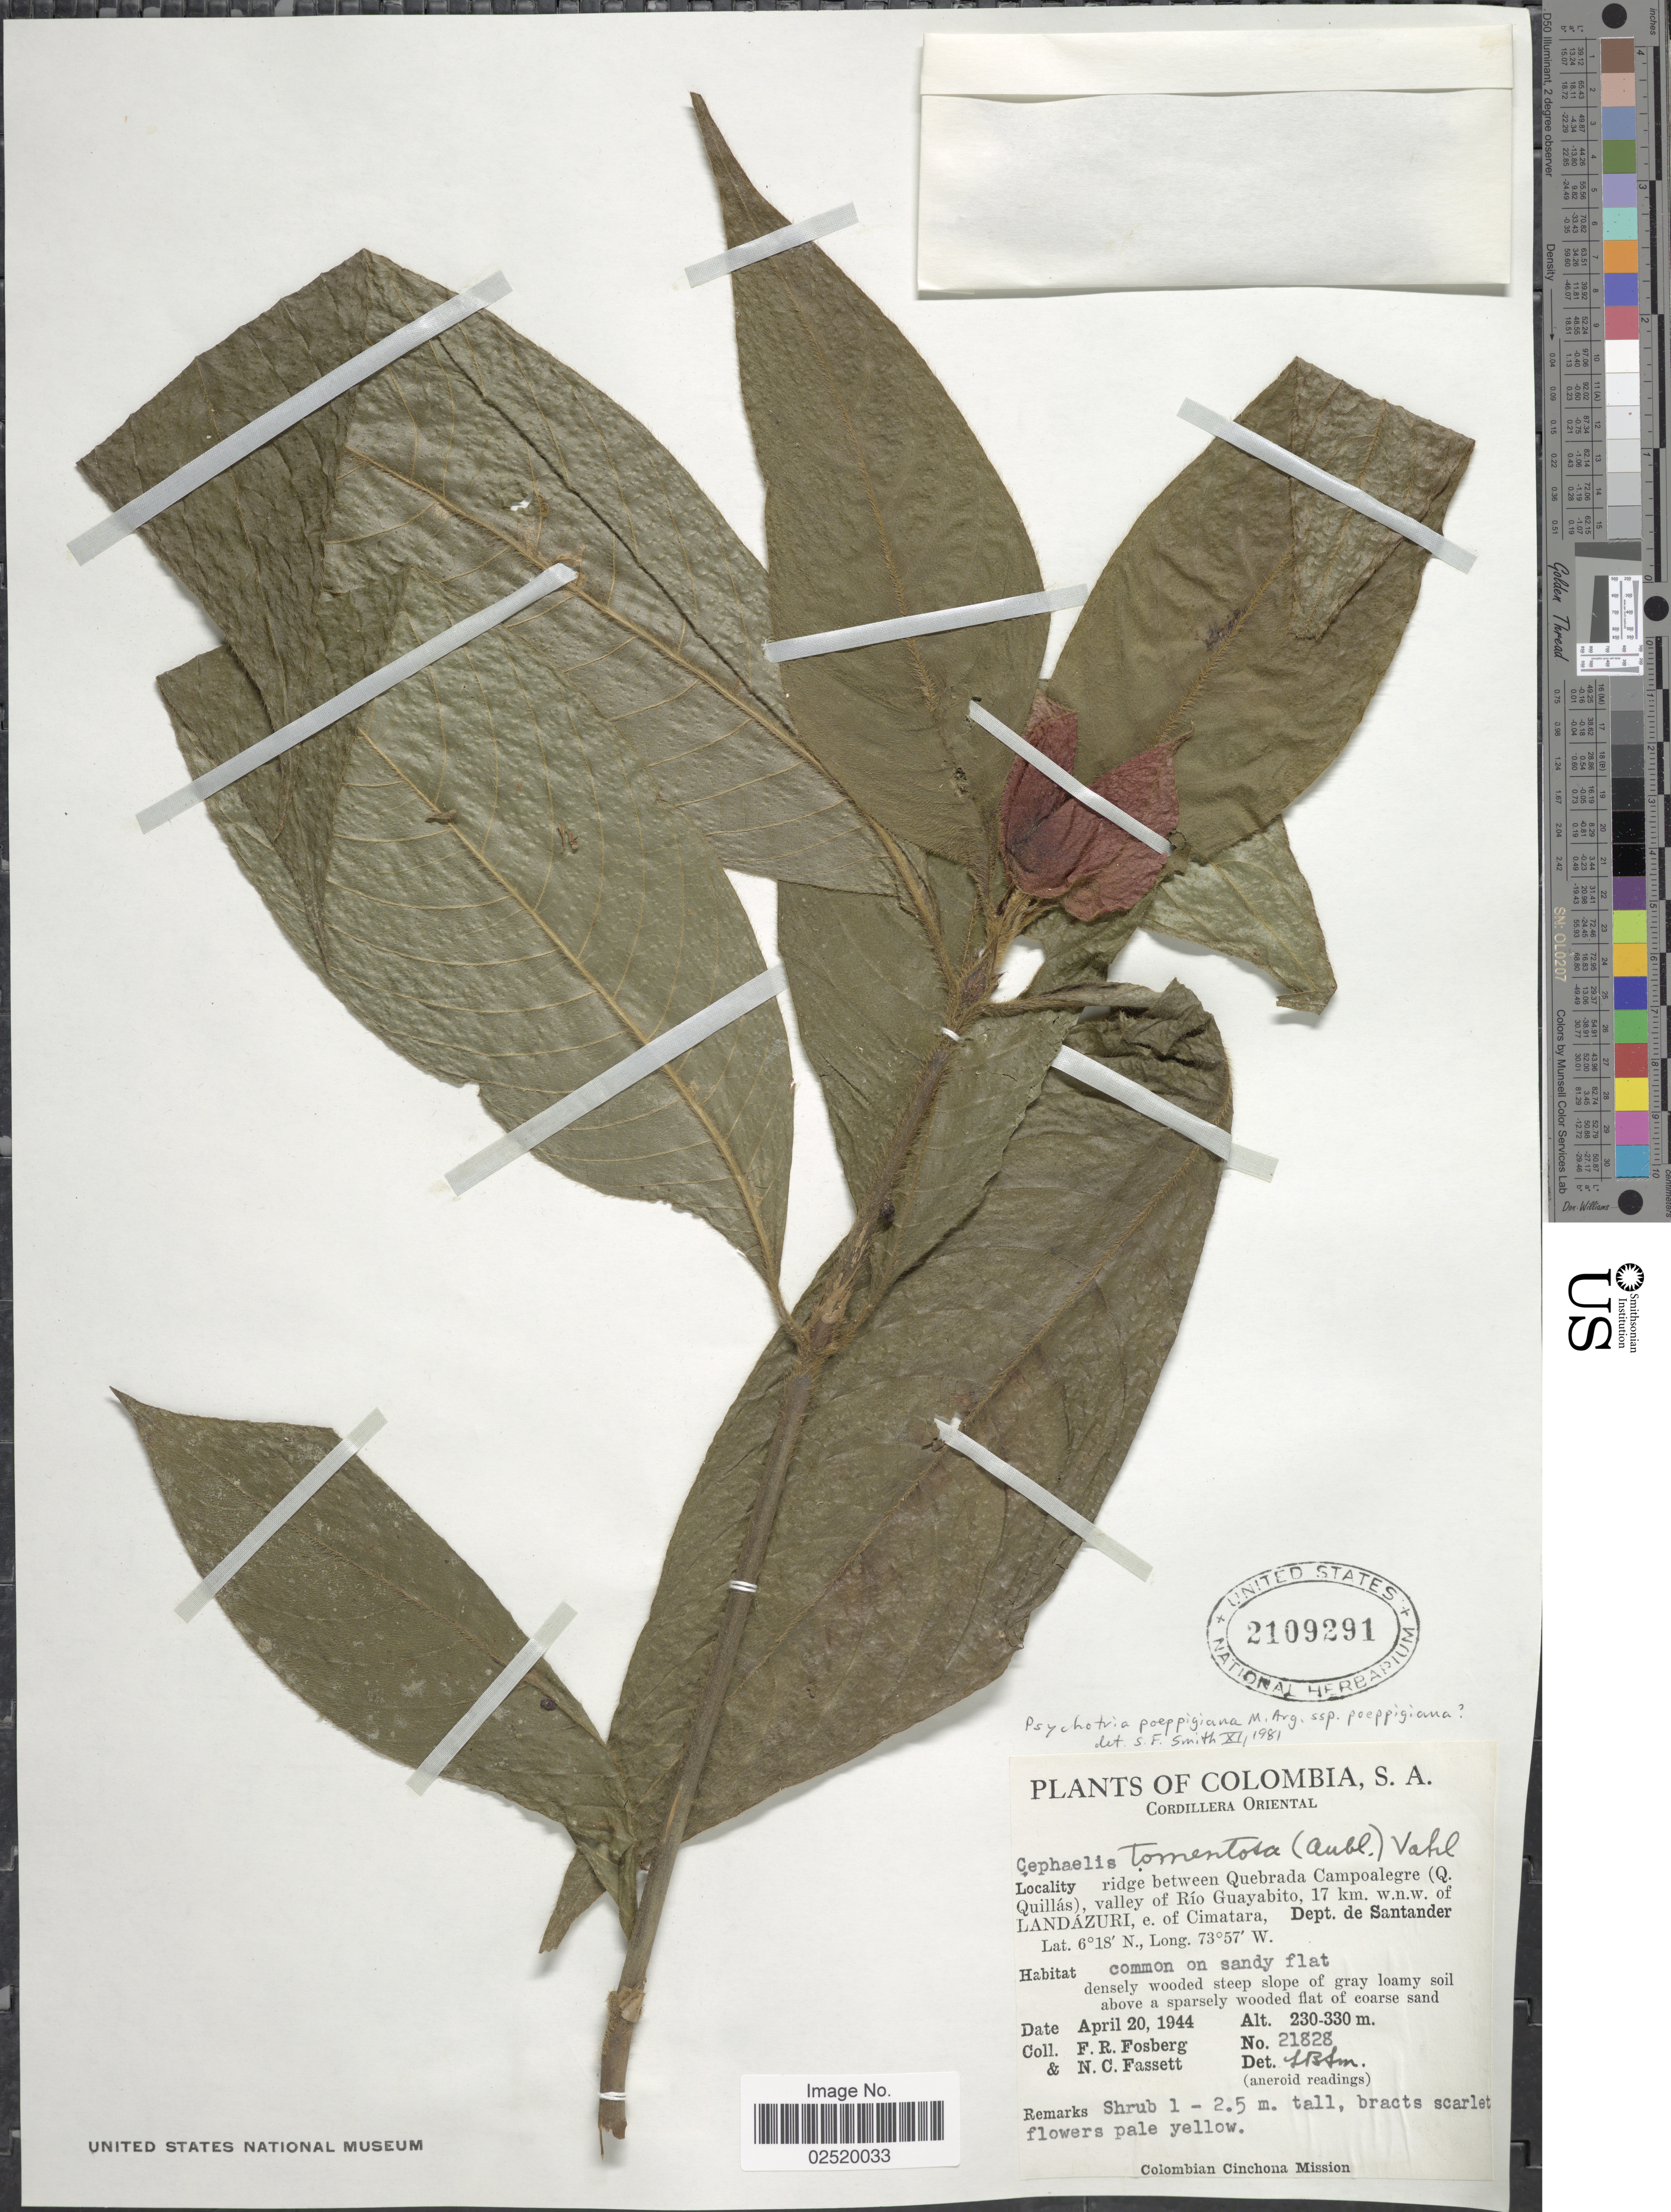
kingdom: Plantae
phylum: Tracheophyta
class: Magnoliopsida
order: Gentianales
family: Rubiaceae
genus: Psychotria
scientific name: Psychotria poeppigiana subsp. poeppigiana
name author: Müll. Arg.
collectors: F. R. Fosberg & N. C. Fassett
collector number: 21828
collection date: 1944-04-20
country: Colombia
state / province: Santander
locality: Cordillera Oriental, ridge between Quebrada Campoalegre (Q. Quillas, valley of Rio Guayabito, 17 km. w.n.w. of Landazuri, e. of Cimatara, Dept. de Santander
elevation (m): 230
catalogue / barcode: US 2109291